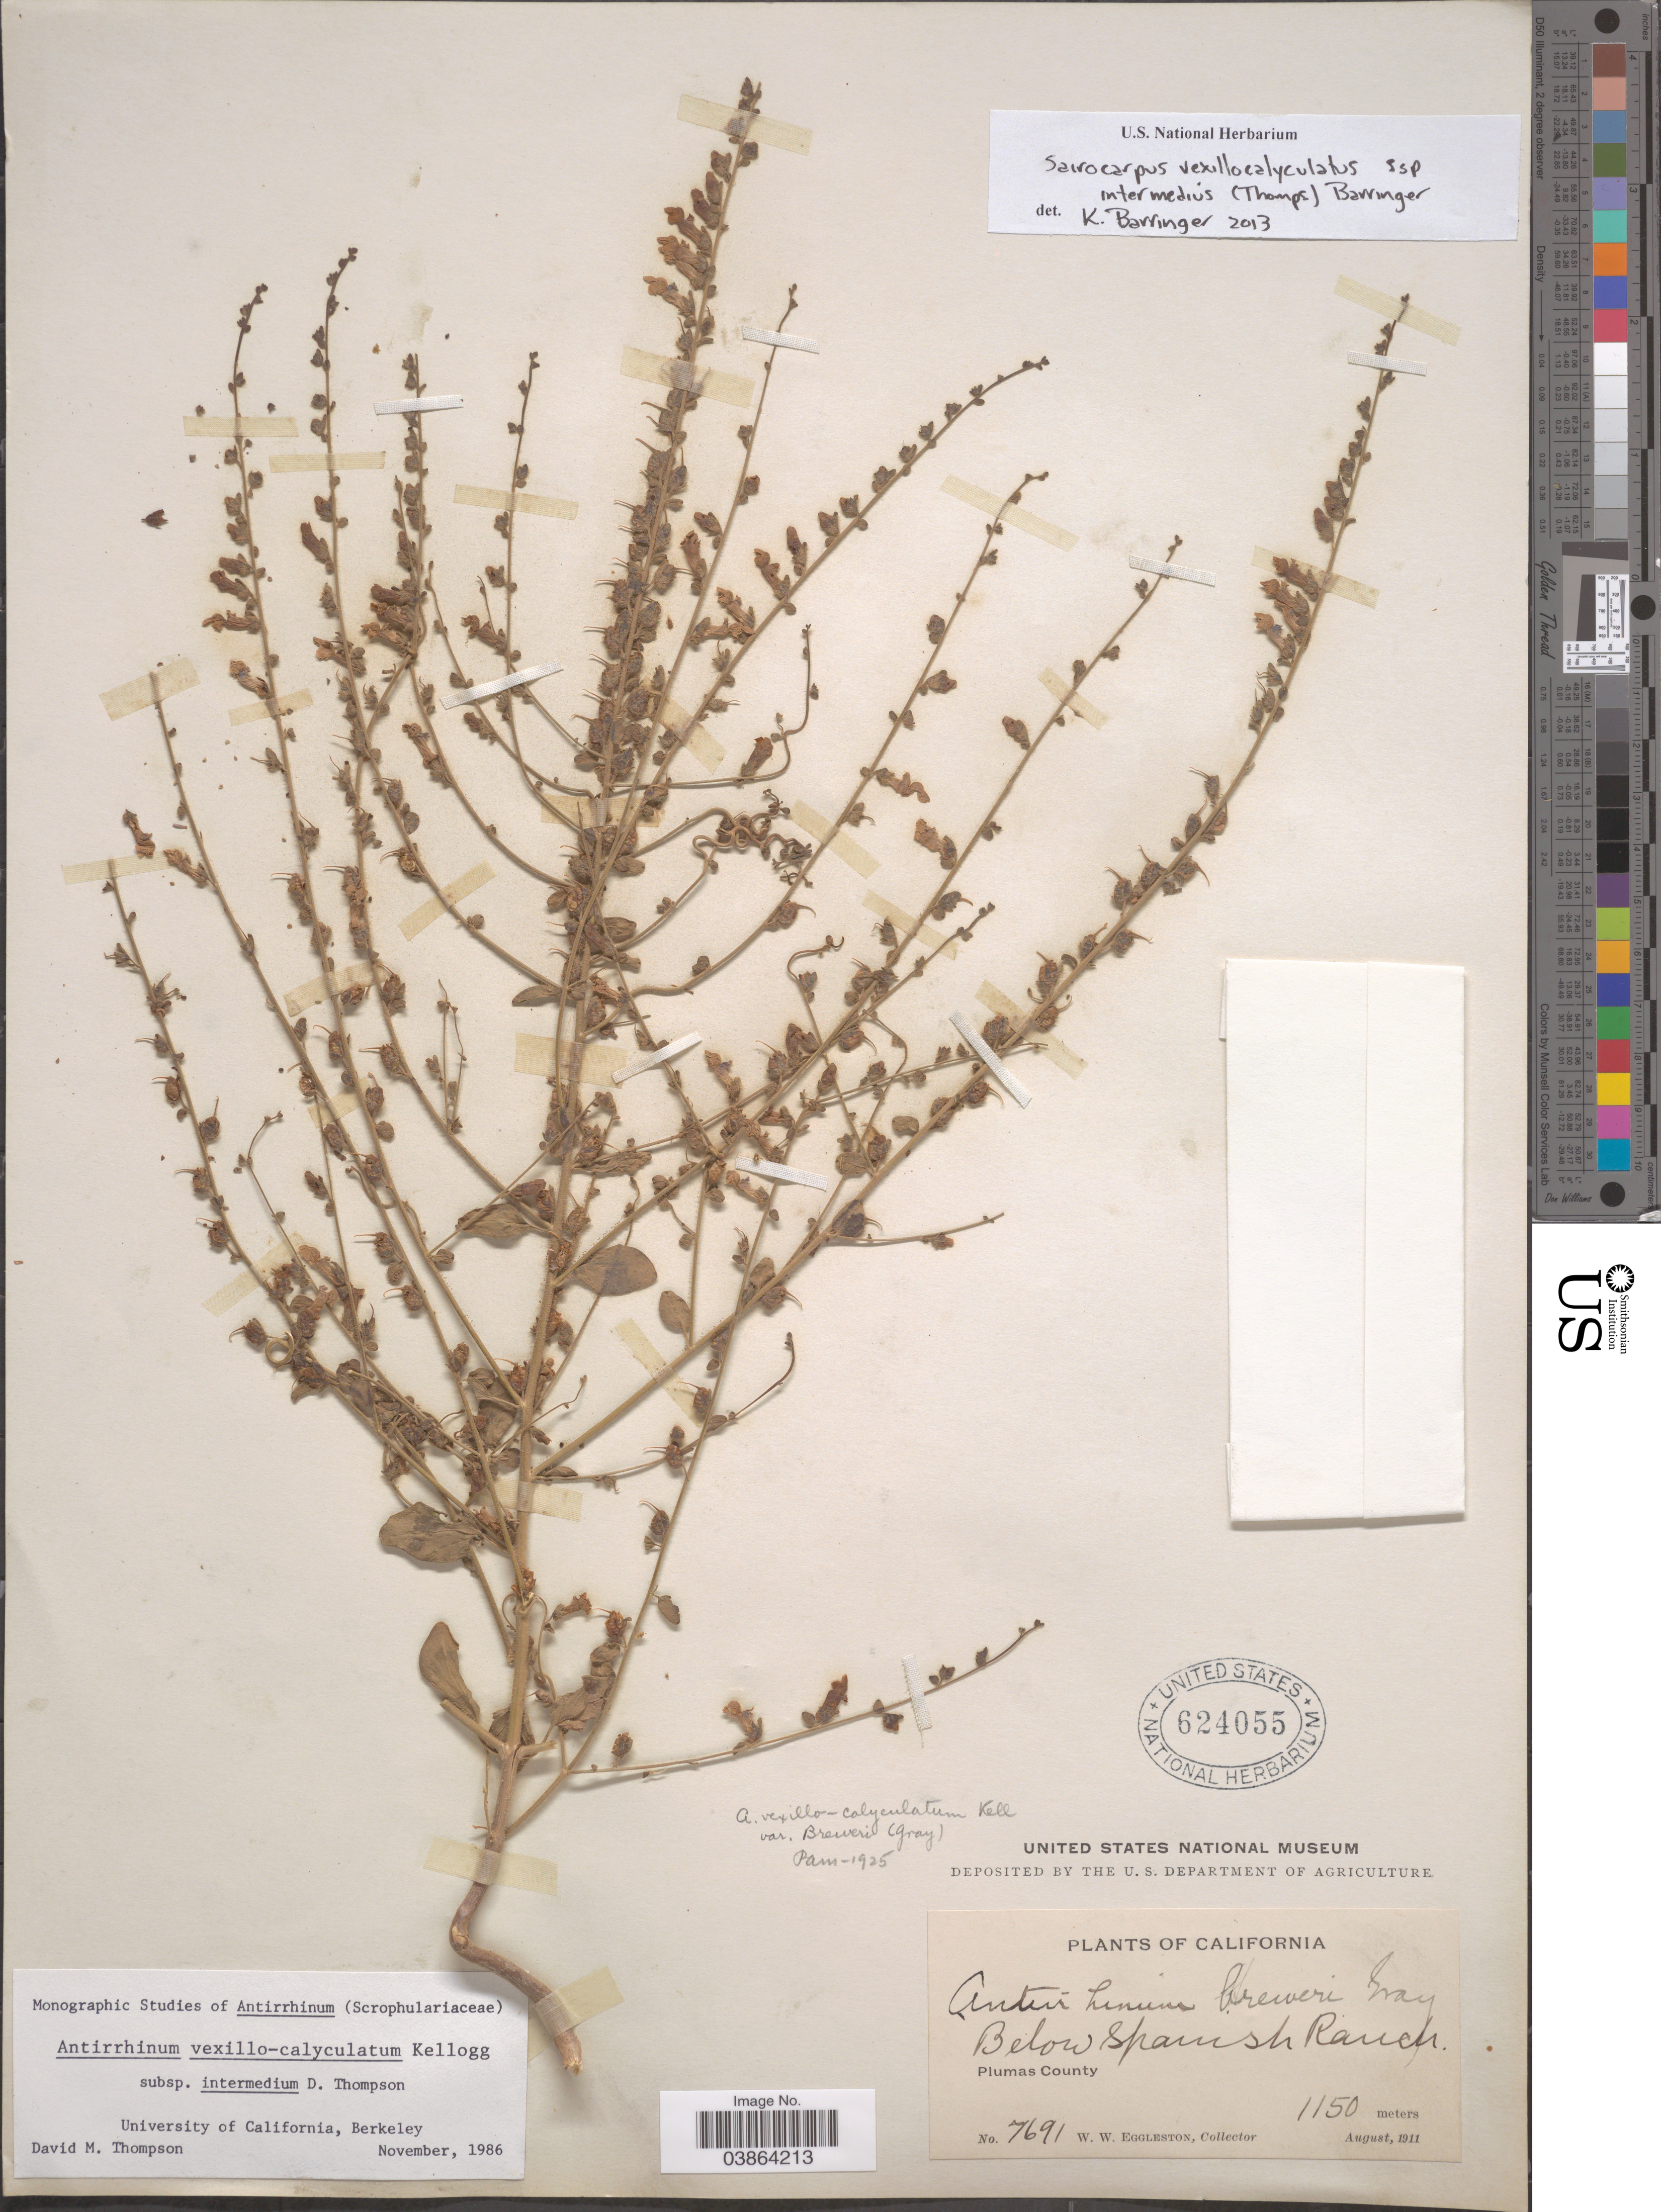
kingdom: Plantae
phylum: Tracheophyta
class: Magnoliopsida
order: Lamiales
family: Plantaginaceae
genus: Sairocarpus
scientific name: Sairocarpus vexillocalyculatus subsp. intermedius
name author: (D.M. Thomps.) Barringer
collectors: W. W. Eggleston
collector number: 7691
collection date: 1911-08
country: United States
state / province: California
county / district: Plumas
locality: Below Spanish Ranch. Plumas County.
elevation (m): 1150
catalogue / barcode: US 624055